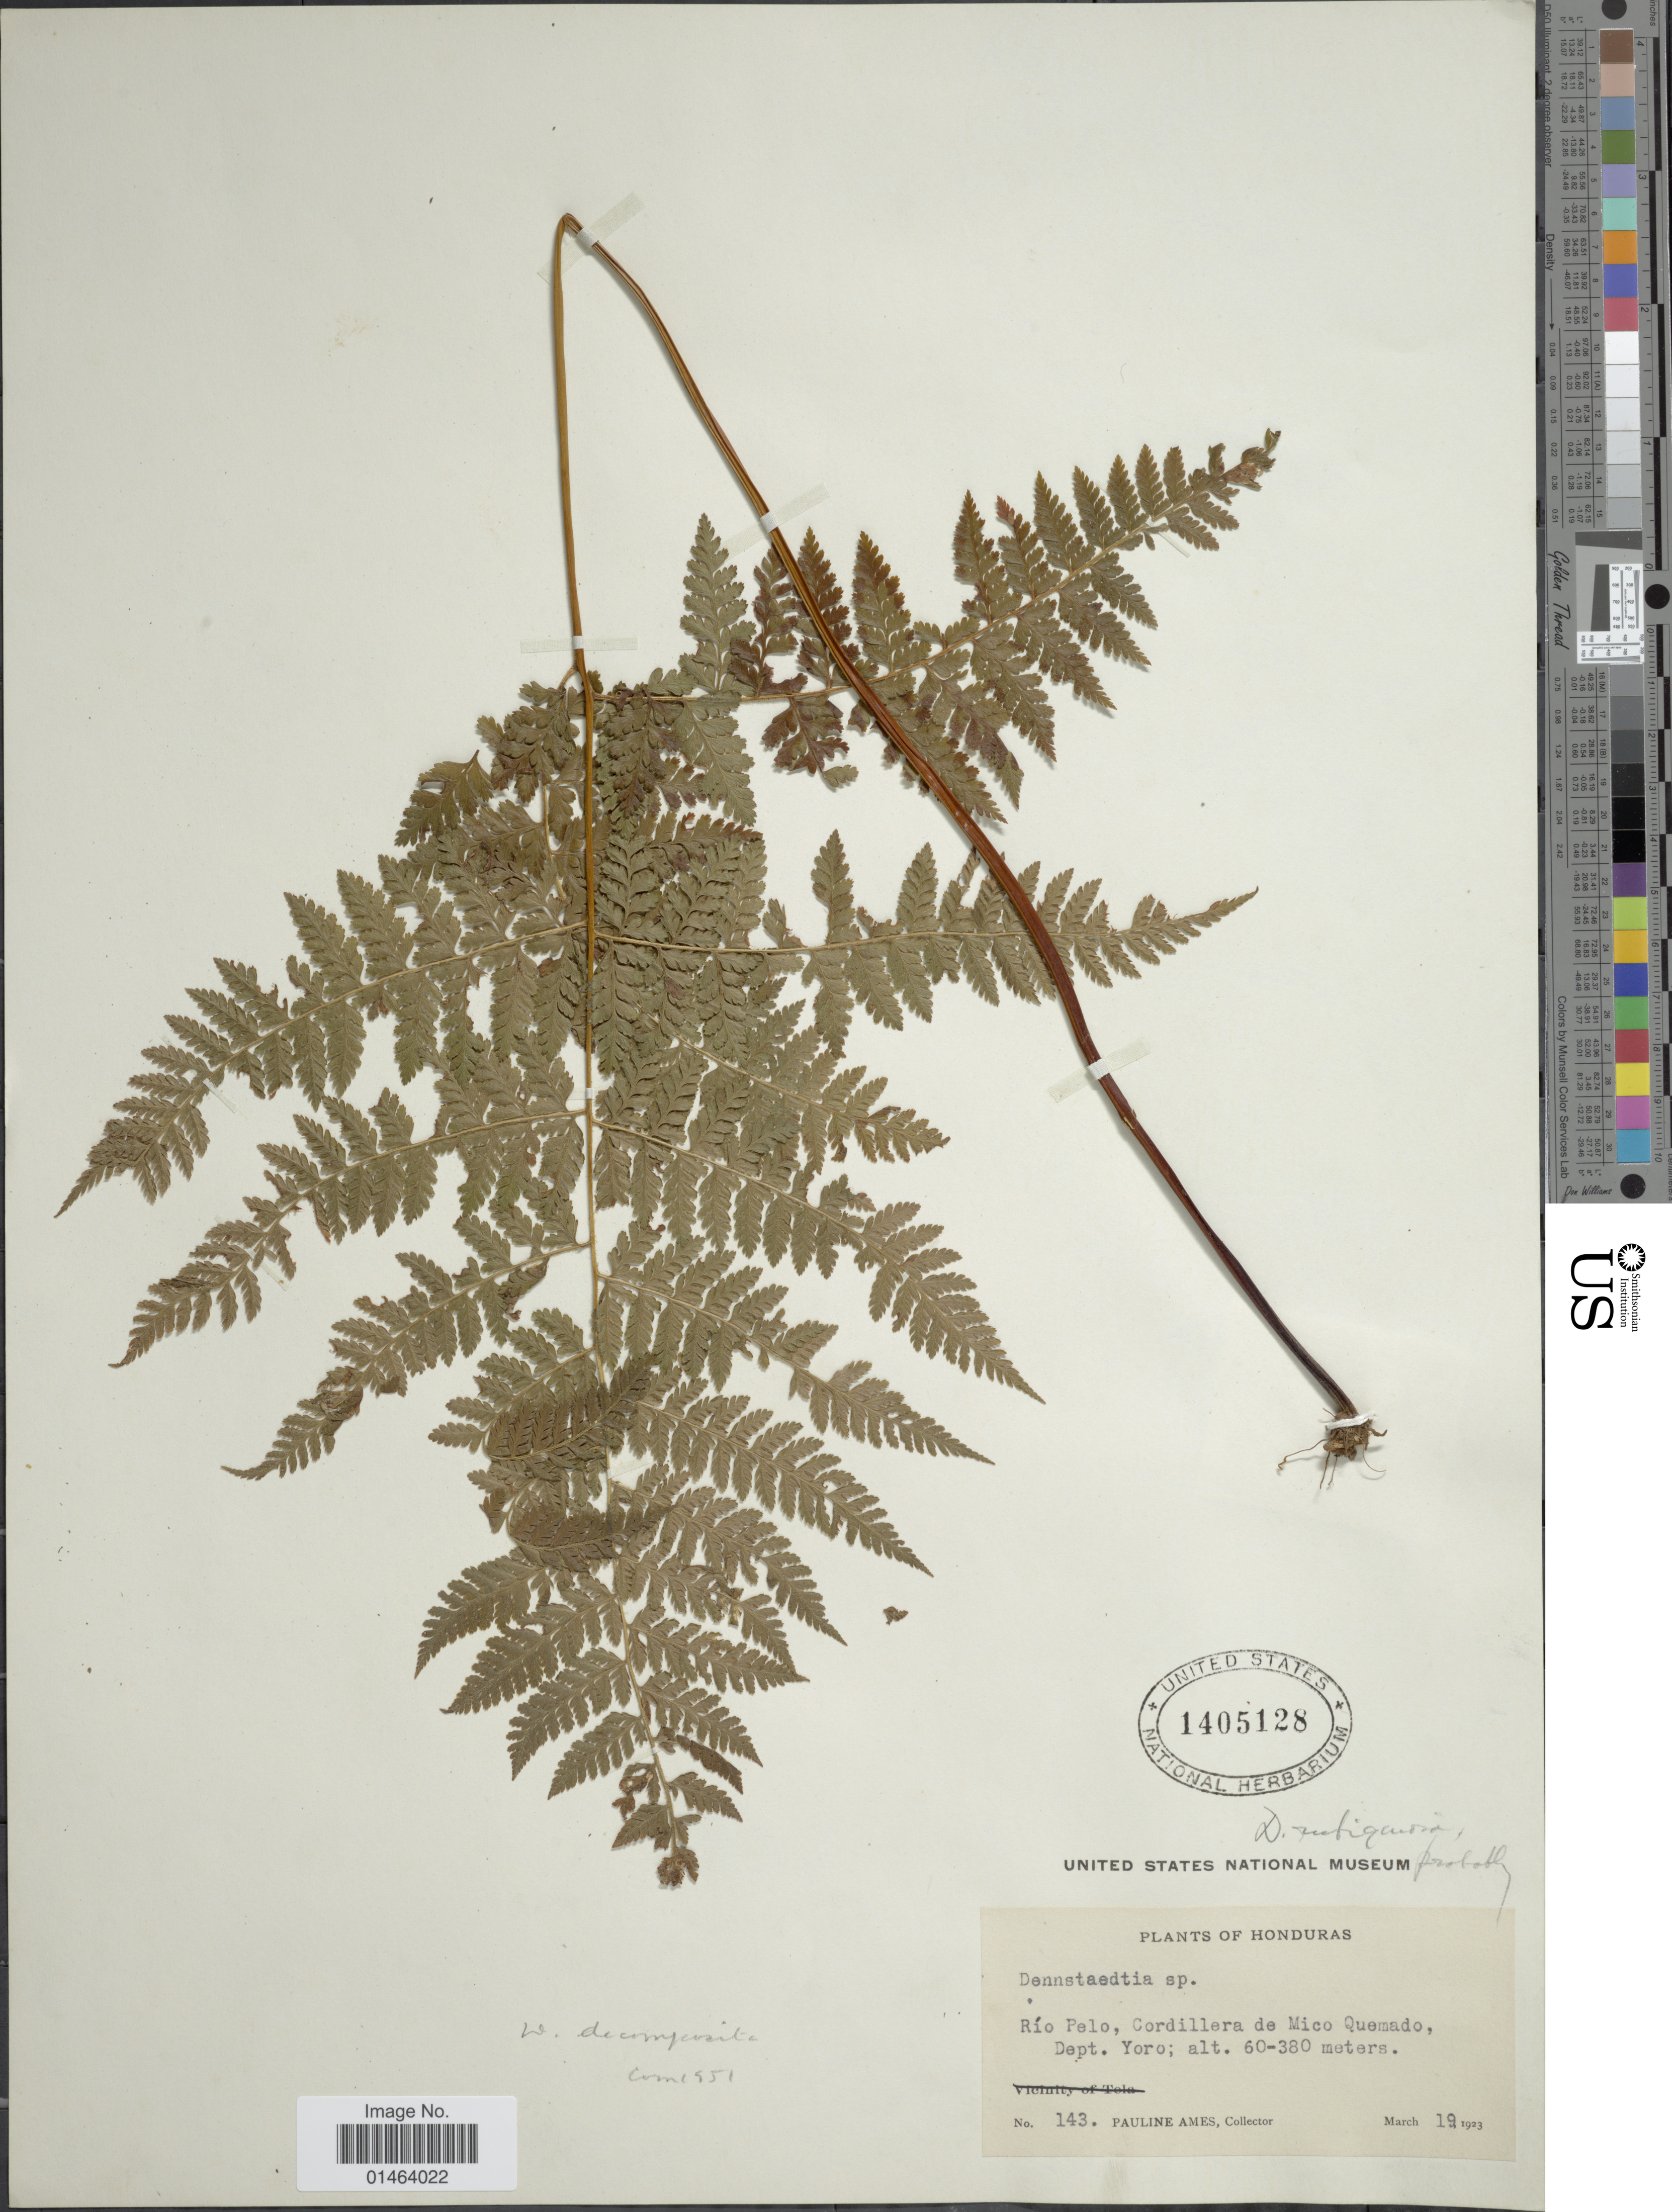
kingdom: Plantae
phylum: Tracheophyta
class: Polypodiopsida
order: Polypodiales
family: Dennstaedtiaceae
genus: Dennstaedtia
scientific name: Dennstaedtia cicutaria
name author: (Sw.) T. Moore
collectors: P. Ames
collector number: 143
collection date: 1923-03-19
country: Honduras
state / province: Yoro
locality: Honduras, Rio Pelo, Cordillera de Mico Quemada, Dept. Yoro.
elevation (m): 60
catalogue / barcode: US 1405128